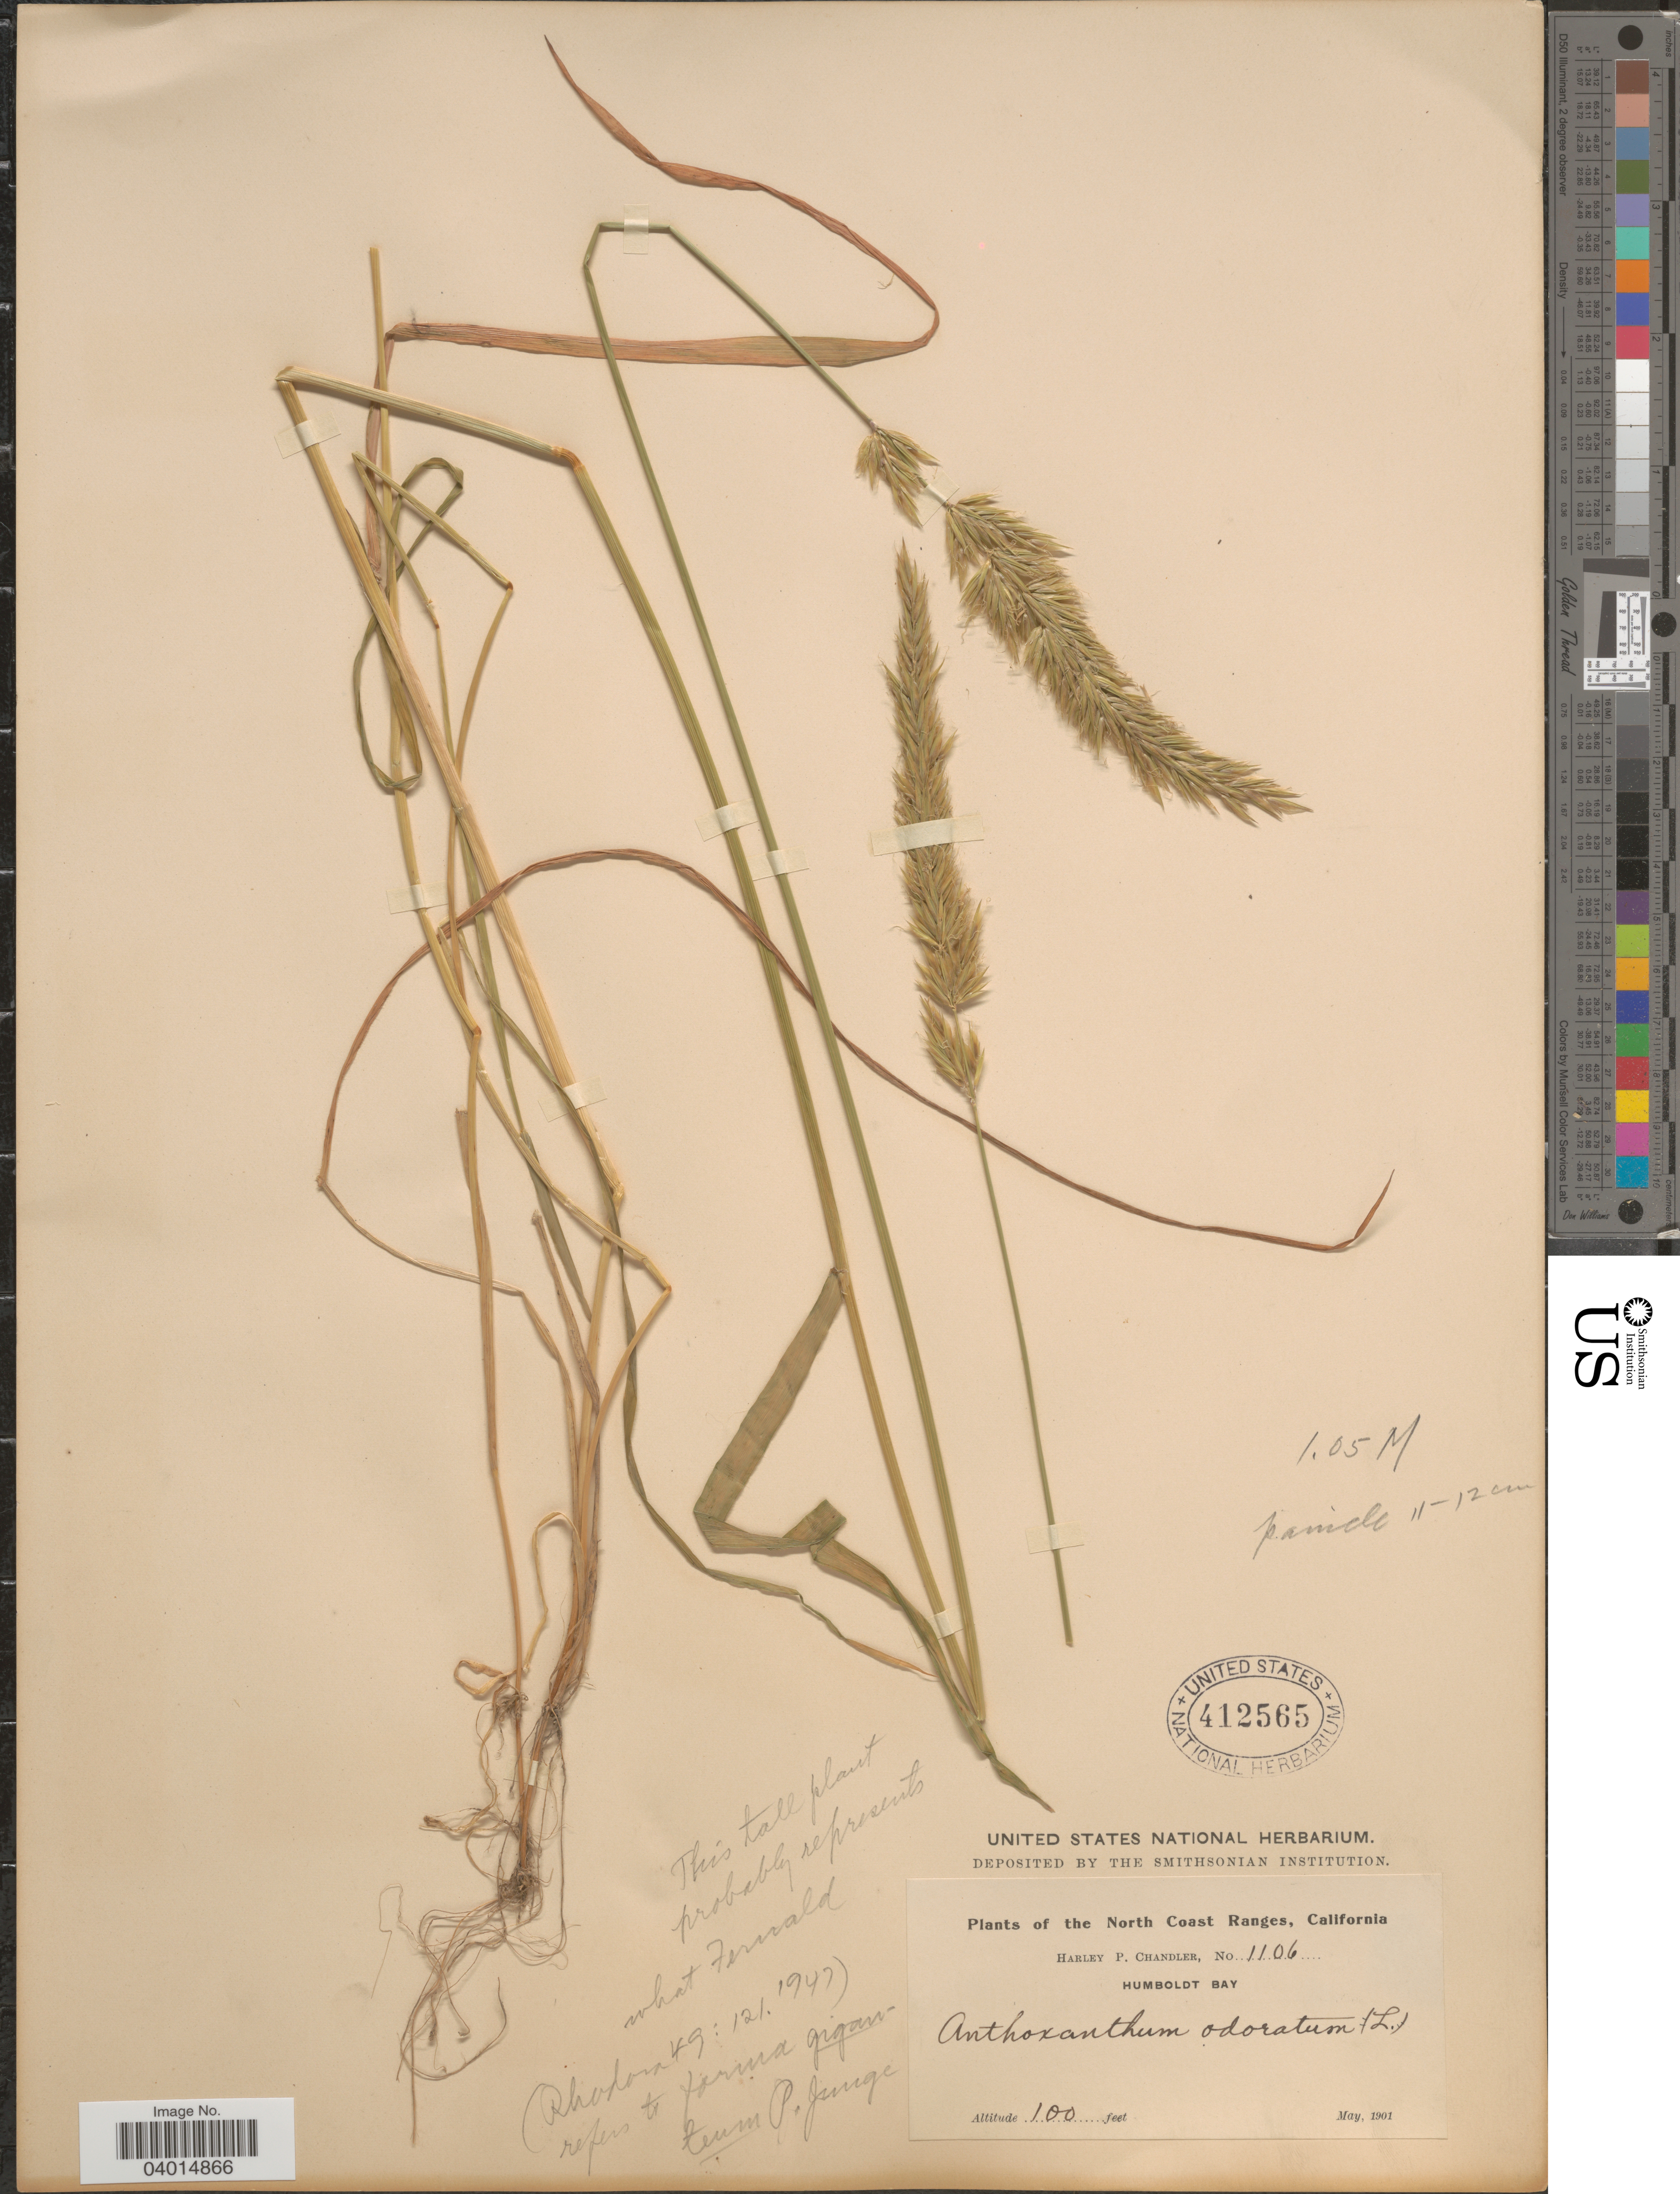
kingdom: Plantae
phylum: Tracheophyta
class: Liliopsida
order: Poales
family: Poaceae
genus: Anthoxanthum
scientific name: Anthoxanthum odoratum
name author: L.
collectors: H. Chandler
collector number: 1106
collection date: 1901-05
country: United States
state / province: California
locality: The North Coast Ranges. Humboldt Bay.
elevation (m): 30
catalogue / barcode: US 412565